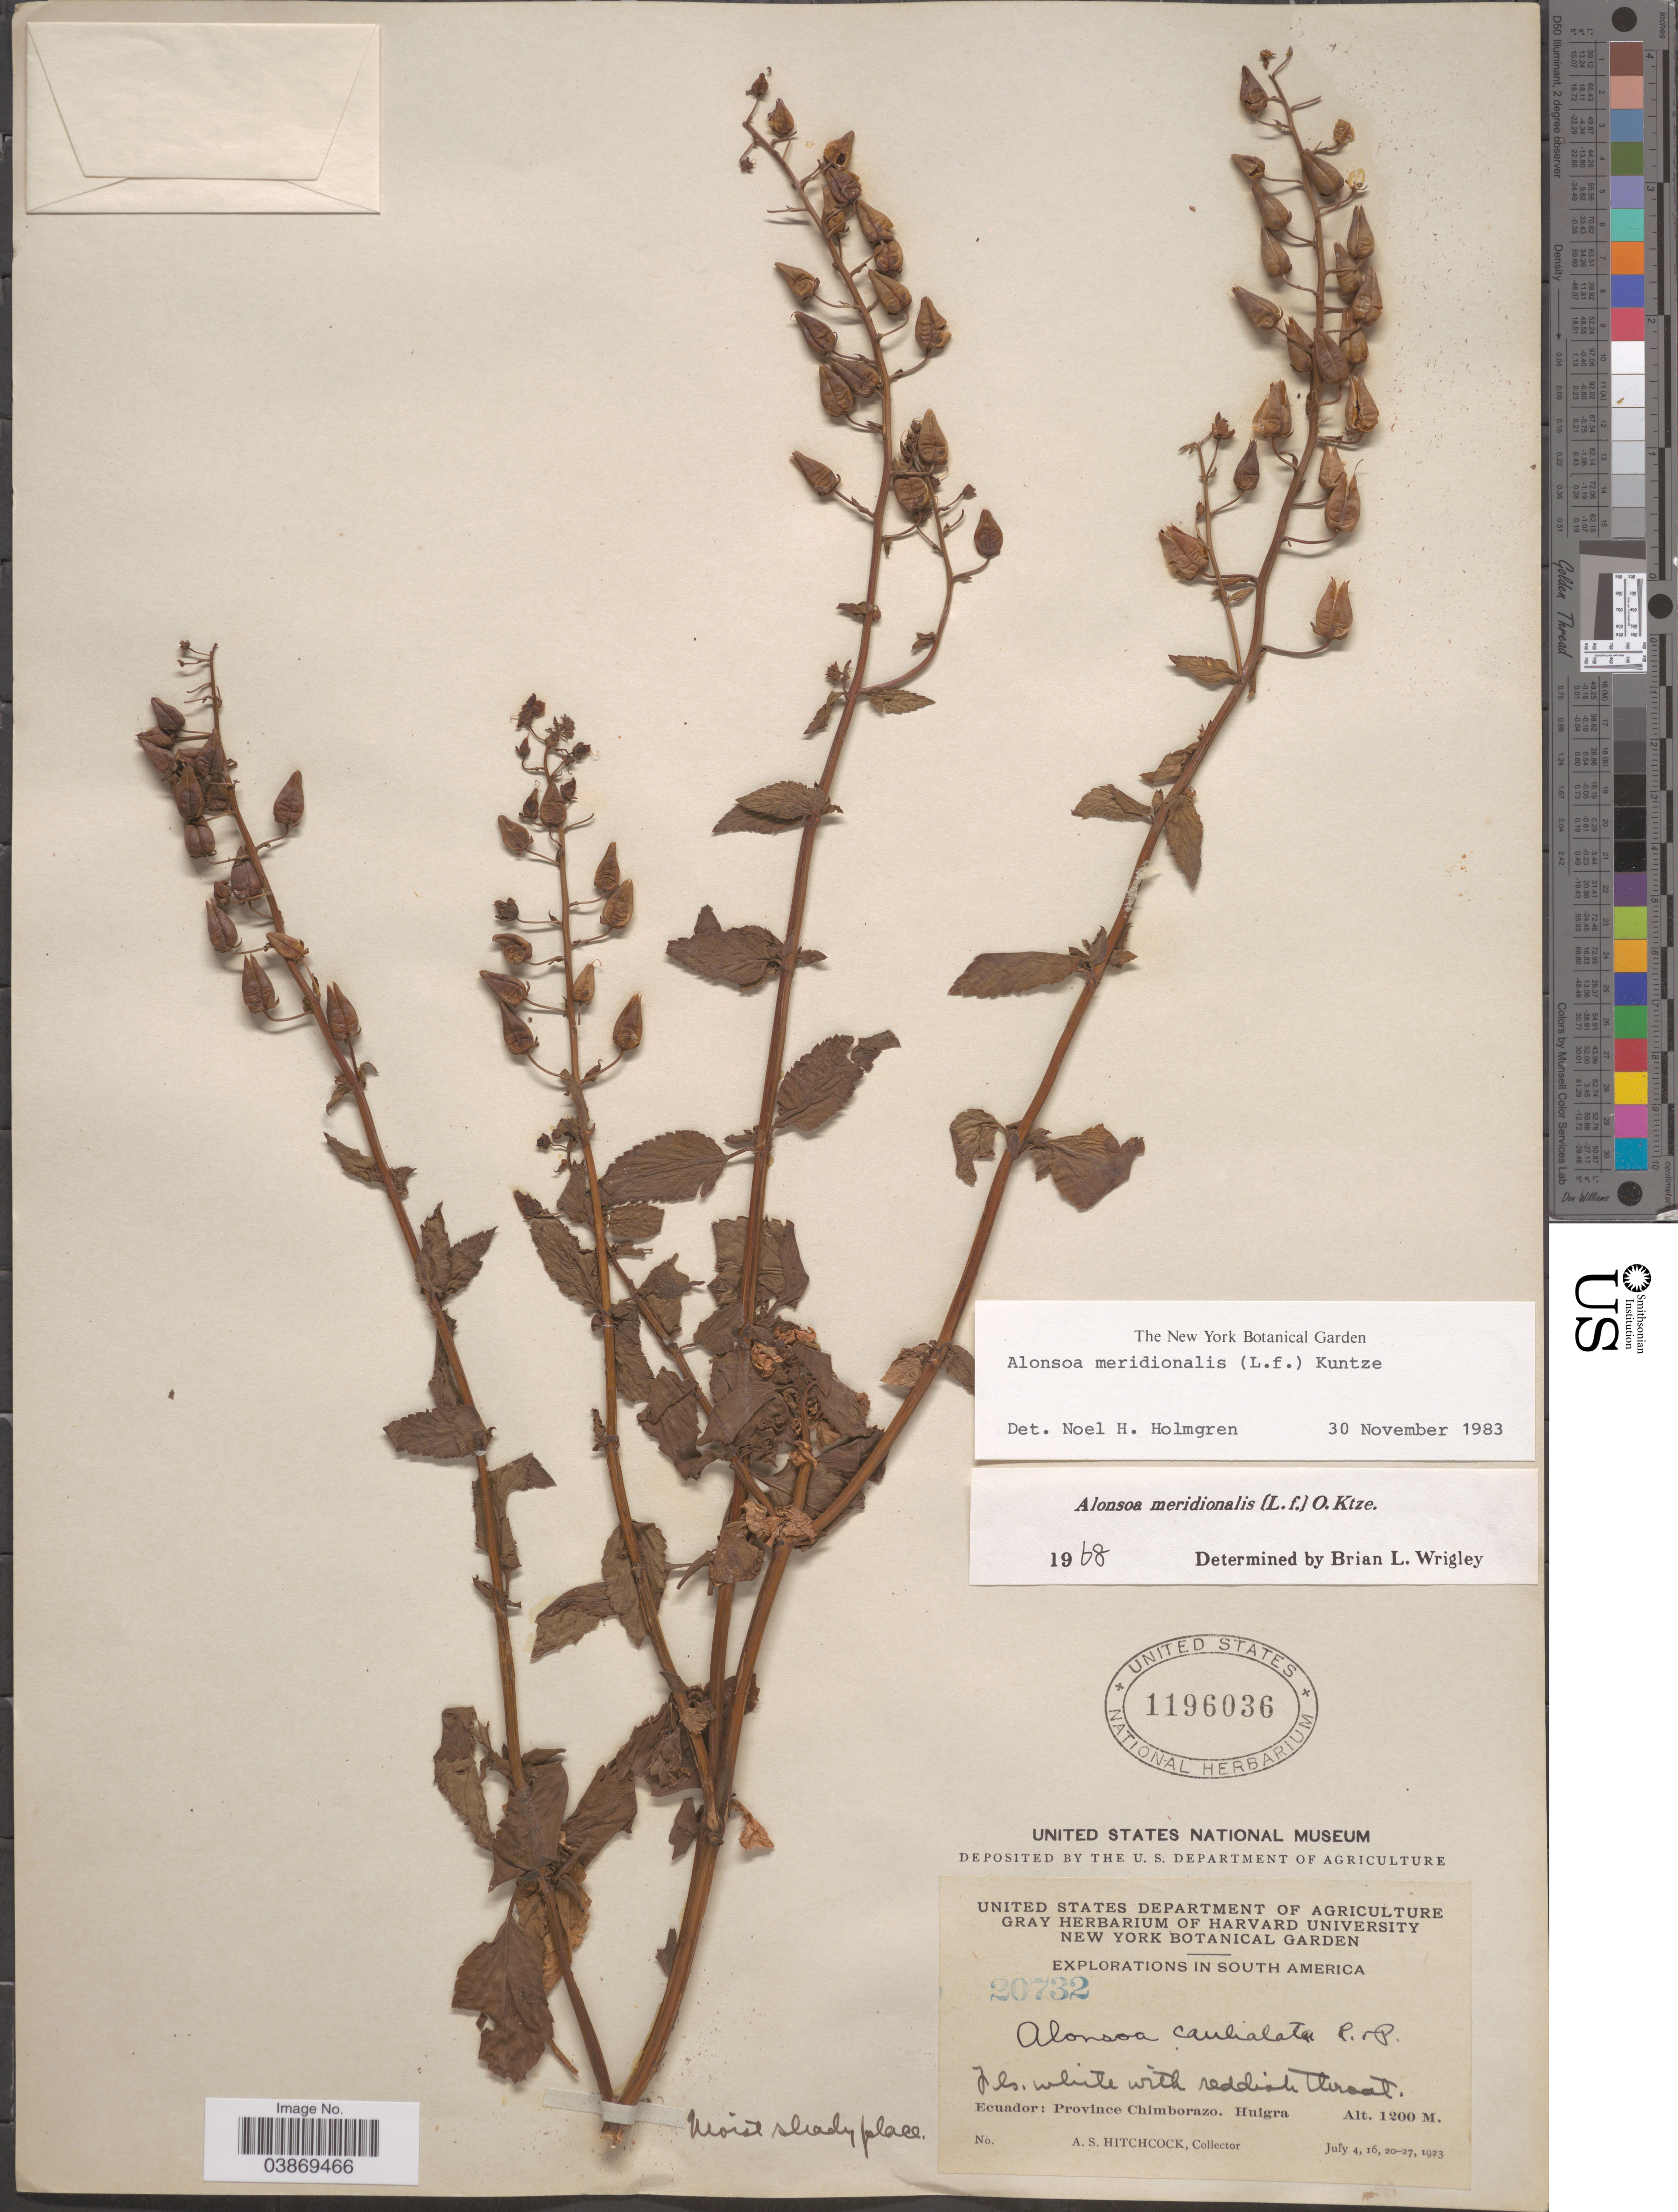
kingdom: Plantae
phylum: Tracheophyta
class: Magnoliopsida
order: Lamiales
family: Scrophulariaceae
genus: Alonsoa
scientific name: Alonsoa meridionalis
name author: (L. f.) Kuntze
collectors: A. S. Hitchcock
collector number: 20732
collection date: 1923-07-04/1923-07-27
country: Ecuador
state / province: Chimborazo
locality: Huigra.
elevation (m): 1200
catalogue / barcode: US 1196036